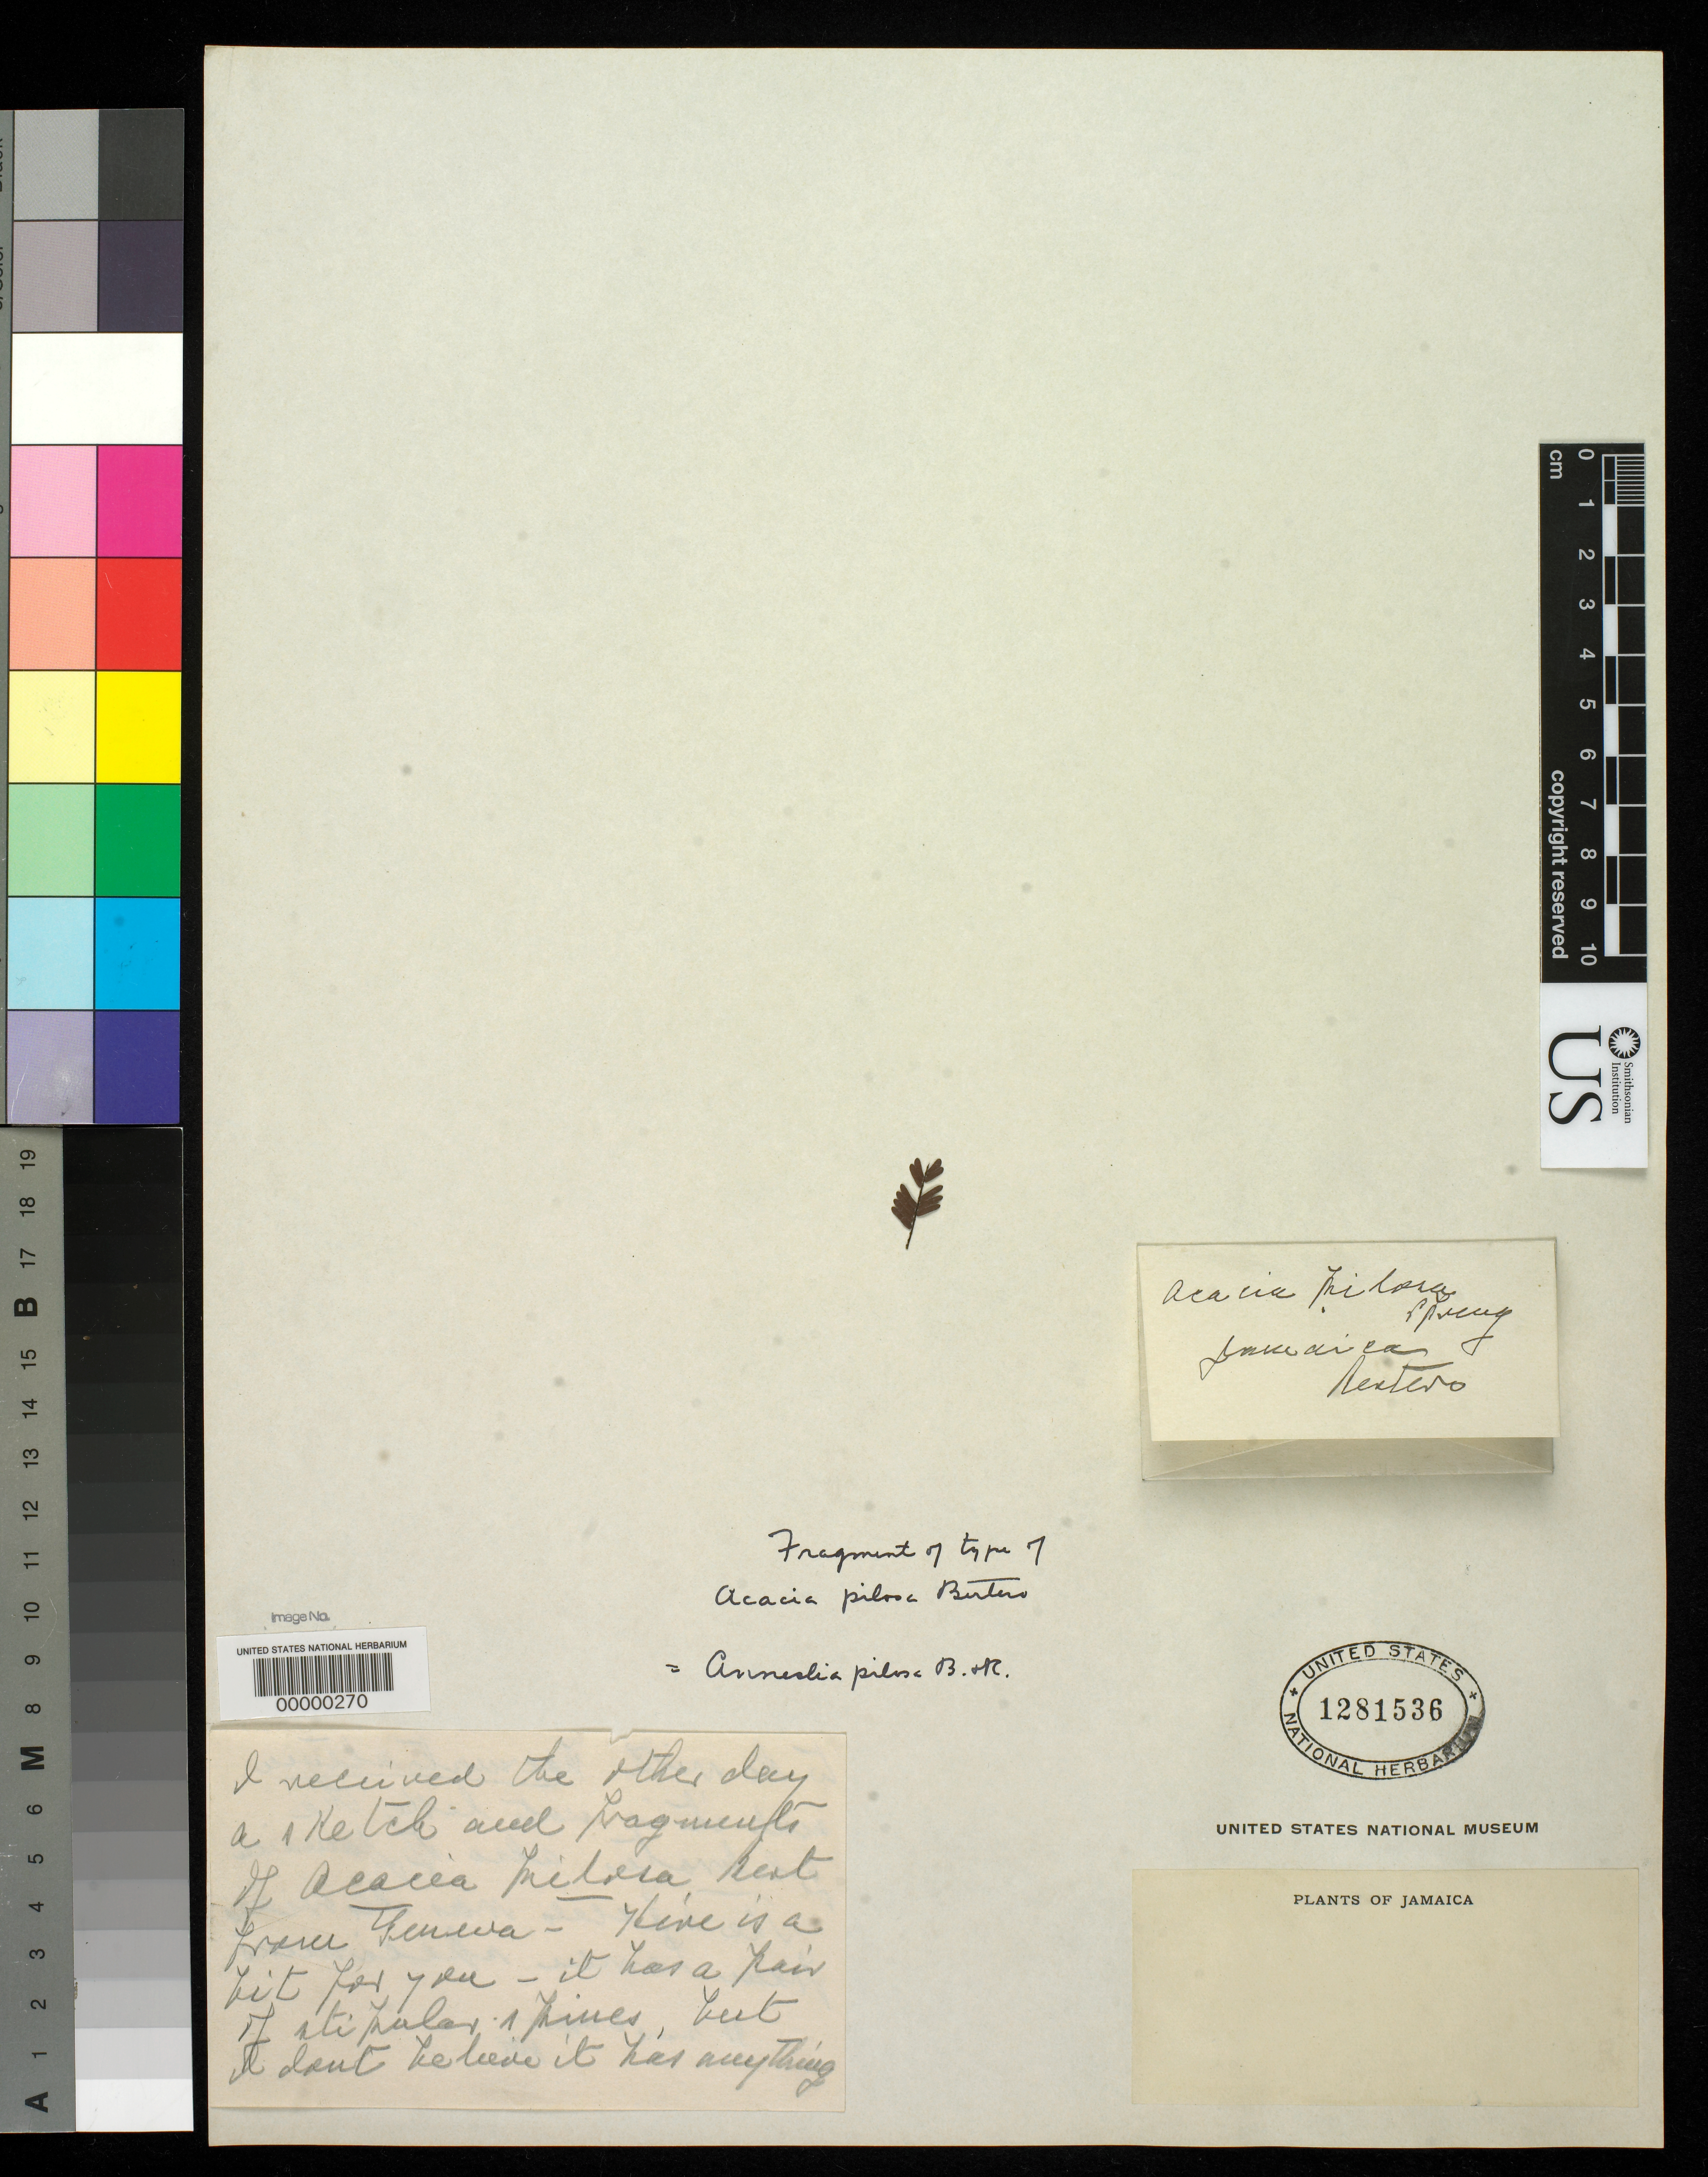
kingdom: Plantae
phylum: Tracheophyta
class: Magnoliopsida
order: Fabales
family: Fabaceae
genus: Acacia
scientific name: Acacia pilosa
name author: Bertero ex DC.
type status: Type Material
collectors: C. L. G. Bertero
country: Jamaica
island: Greater Antilles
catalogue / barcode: US 1281536